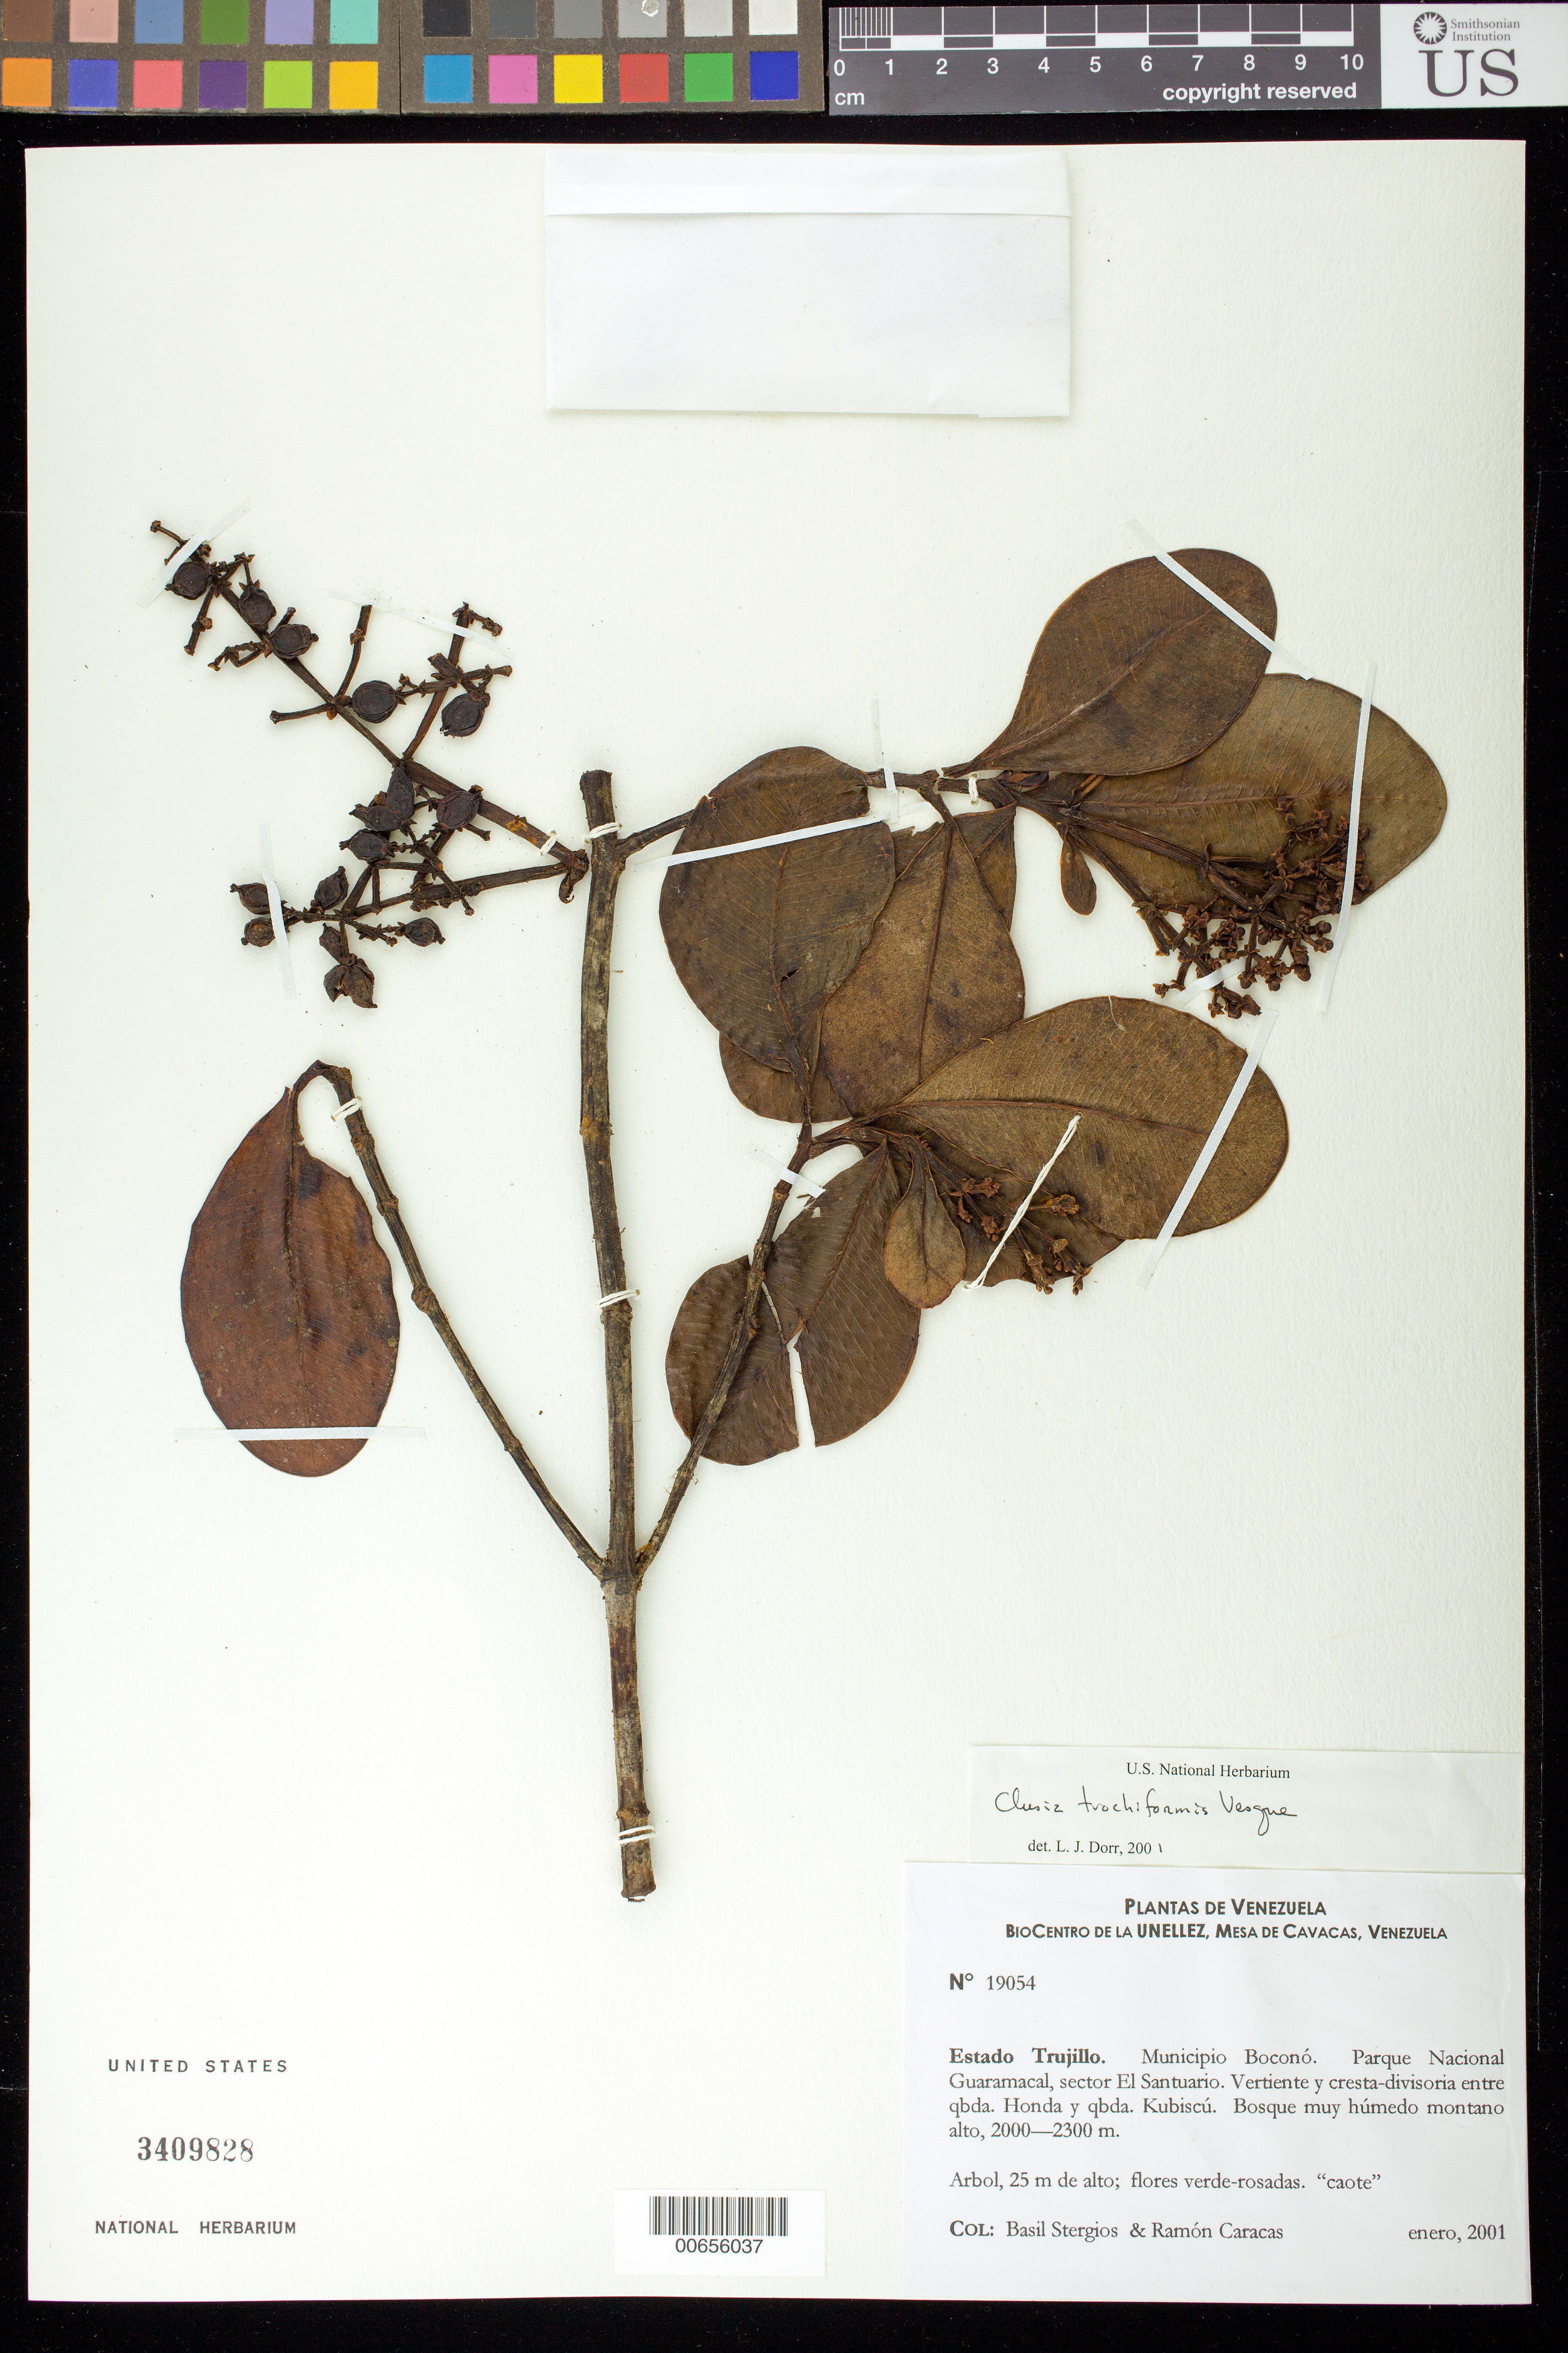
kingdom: Plantae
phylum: Tracheophyta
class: Magnoliopsida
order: Malpighiales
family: Clusiaceae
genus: Clusia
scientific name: Clusia trochiformis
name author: Vesque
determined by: Dorr, L. J., (BOT), Smithsonian Institution - National Museum of Natural History (UNITED STATES)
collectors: B. G. Stergios & R. Caracas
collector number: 19054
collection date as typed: Jan 2001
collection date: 2001-01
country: Venezuela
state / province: Trujillo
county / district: Boconó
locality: Parque Nacional Guaramacal, sector El Santuario, vertiente y cresta-divisoria entre Quebrada Honda y Quebrada Kubiscú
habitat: Bosque muy húmedo montano alto.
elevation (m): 2000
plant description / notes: Common name: Caote; CTES, NY, PORT, US, VEN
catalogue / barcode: US 3409828